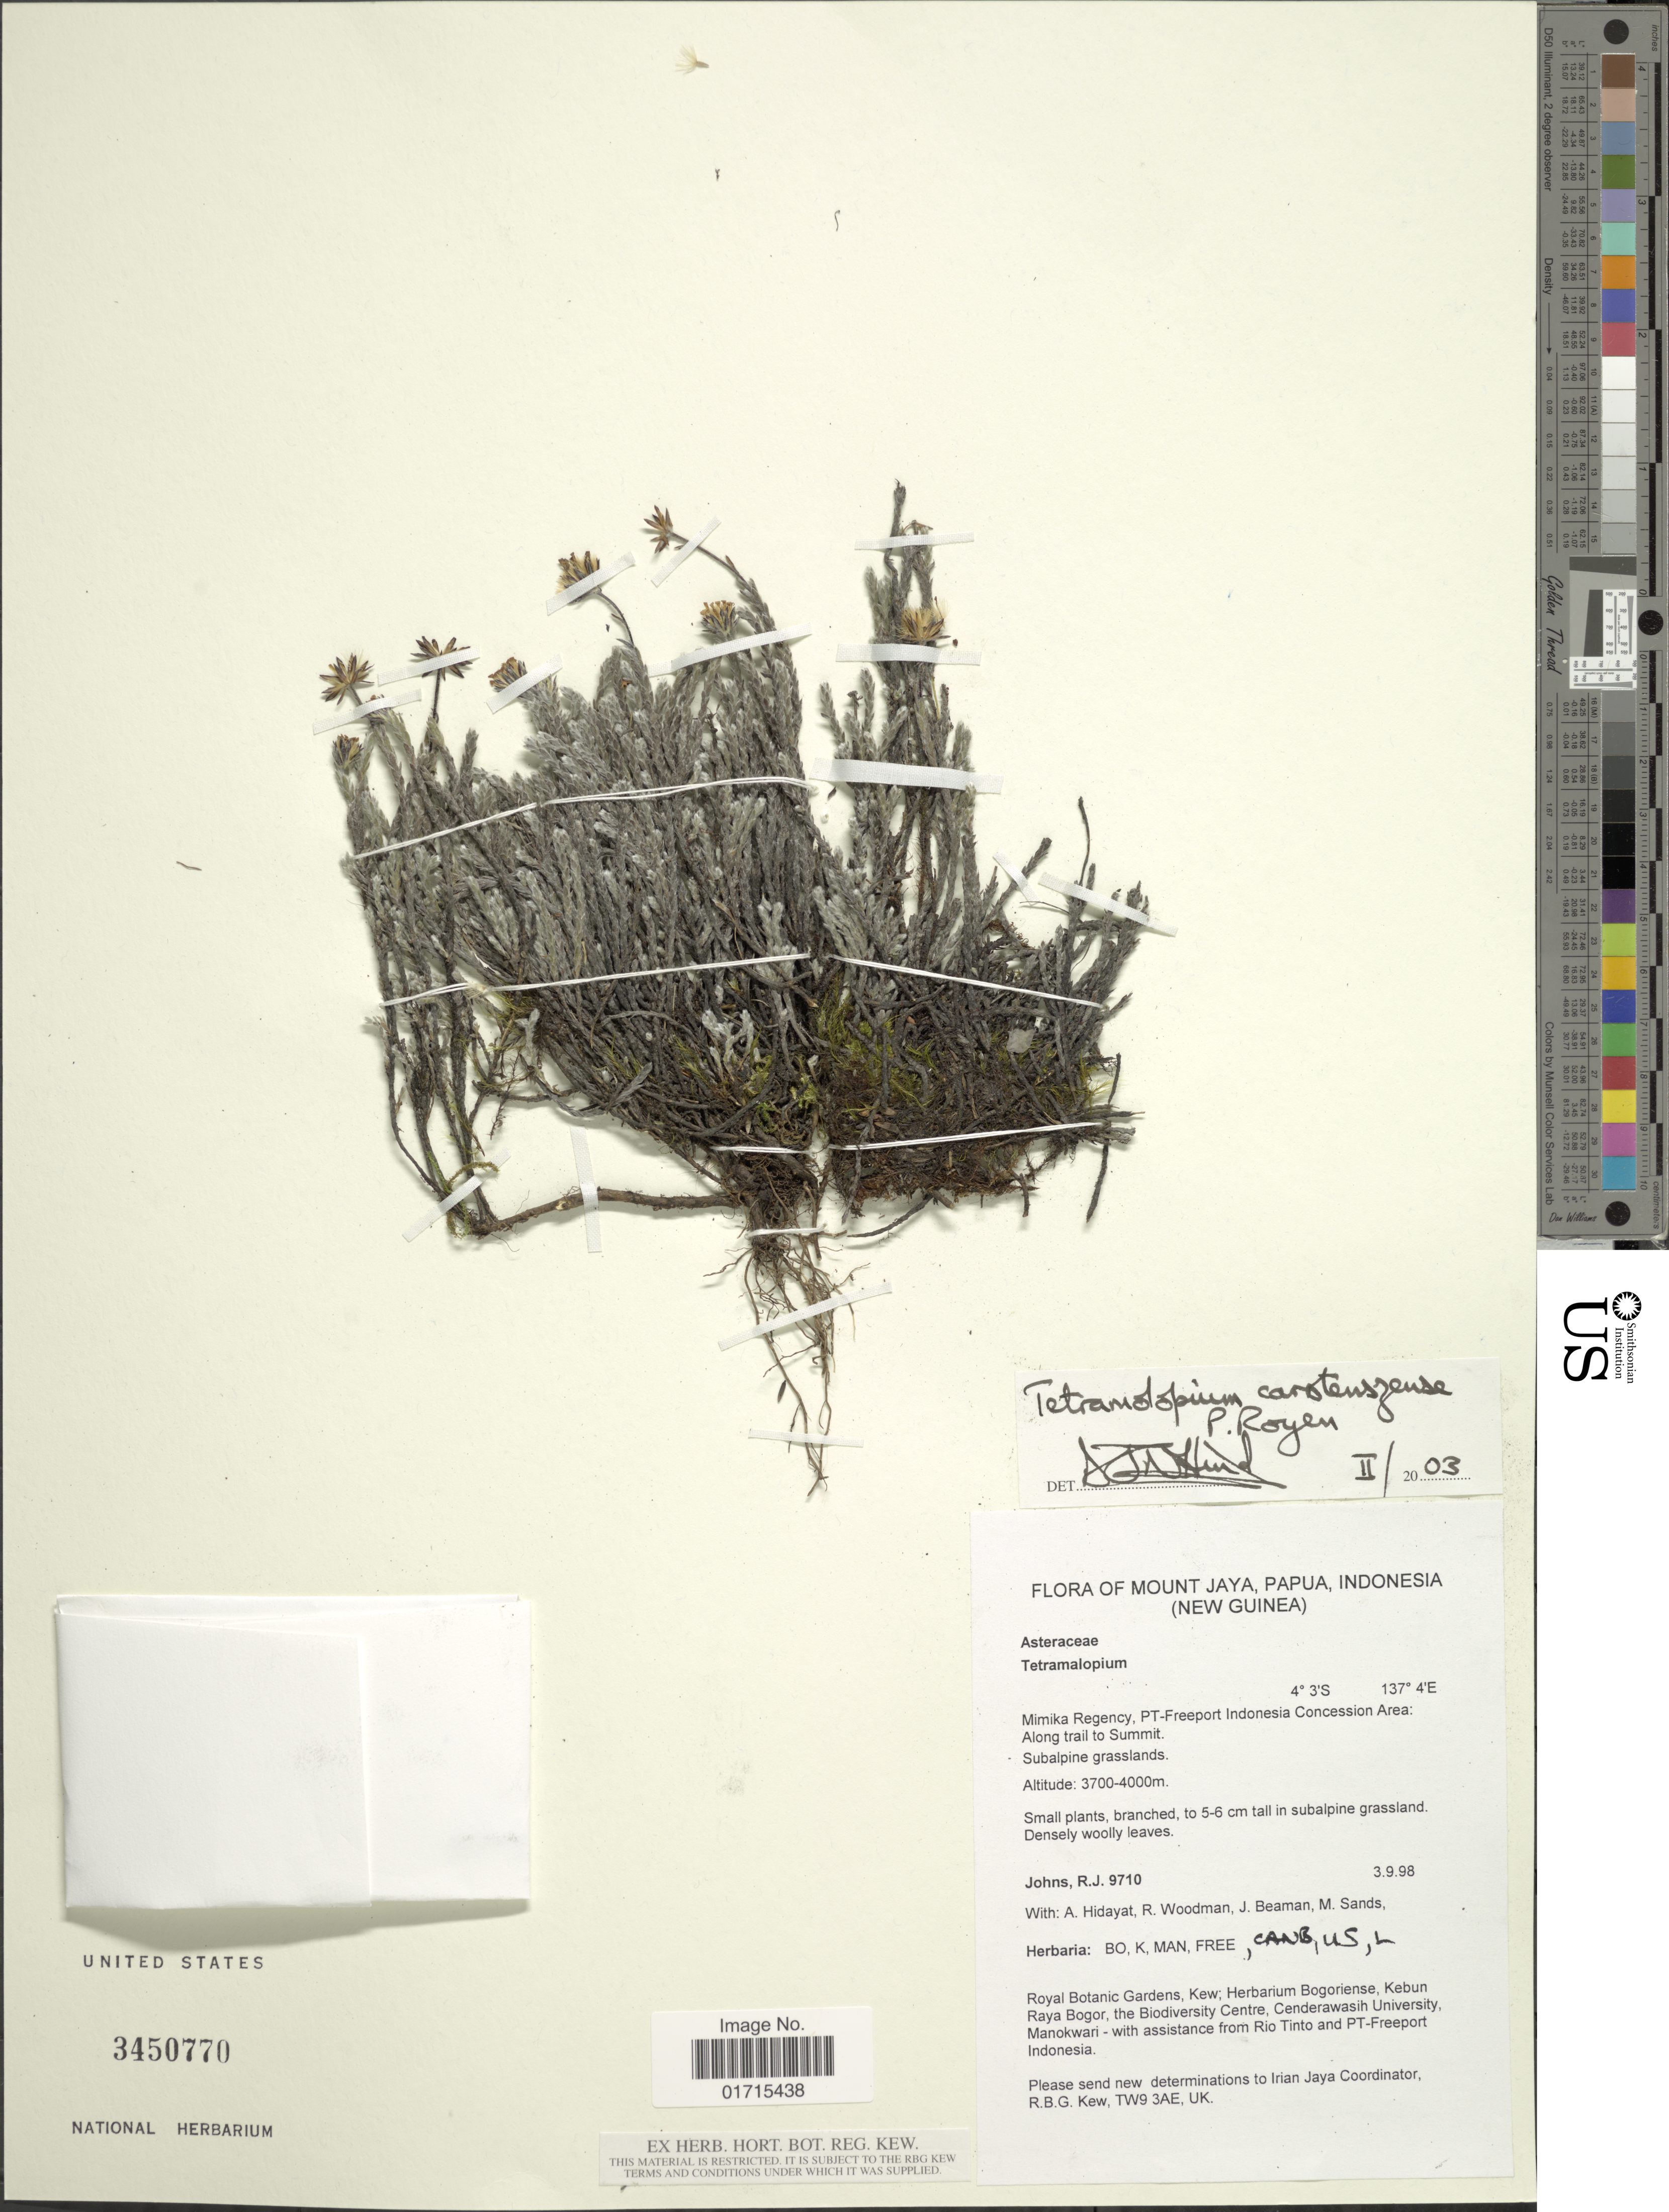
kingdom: Plantae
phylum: Tracheophyta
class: Magnoliopsida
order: Asterales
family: Asteraceae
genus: Tetramolopium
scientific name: Tetramolopium carstenszense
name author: P. Royen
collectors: R. Johns, A. Hidayat, R. Woodman & J. H. Beaman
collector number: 9710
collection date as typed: Transcribed d/m/y: 3/9/98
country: Indonesia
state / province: Papua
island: New Guinea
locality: Mount Jaya, Papua, Indonesia (New Guinea). Mimika Regency, PT-Freeport Indonesa Concession Area: Along trail to Summit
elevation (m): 3700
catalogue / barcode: US 3450770